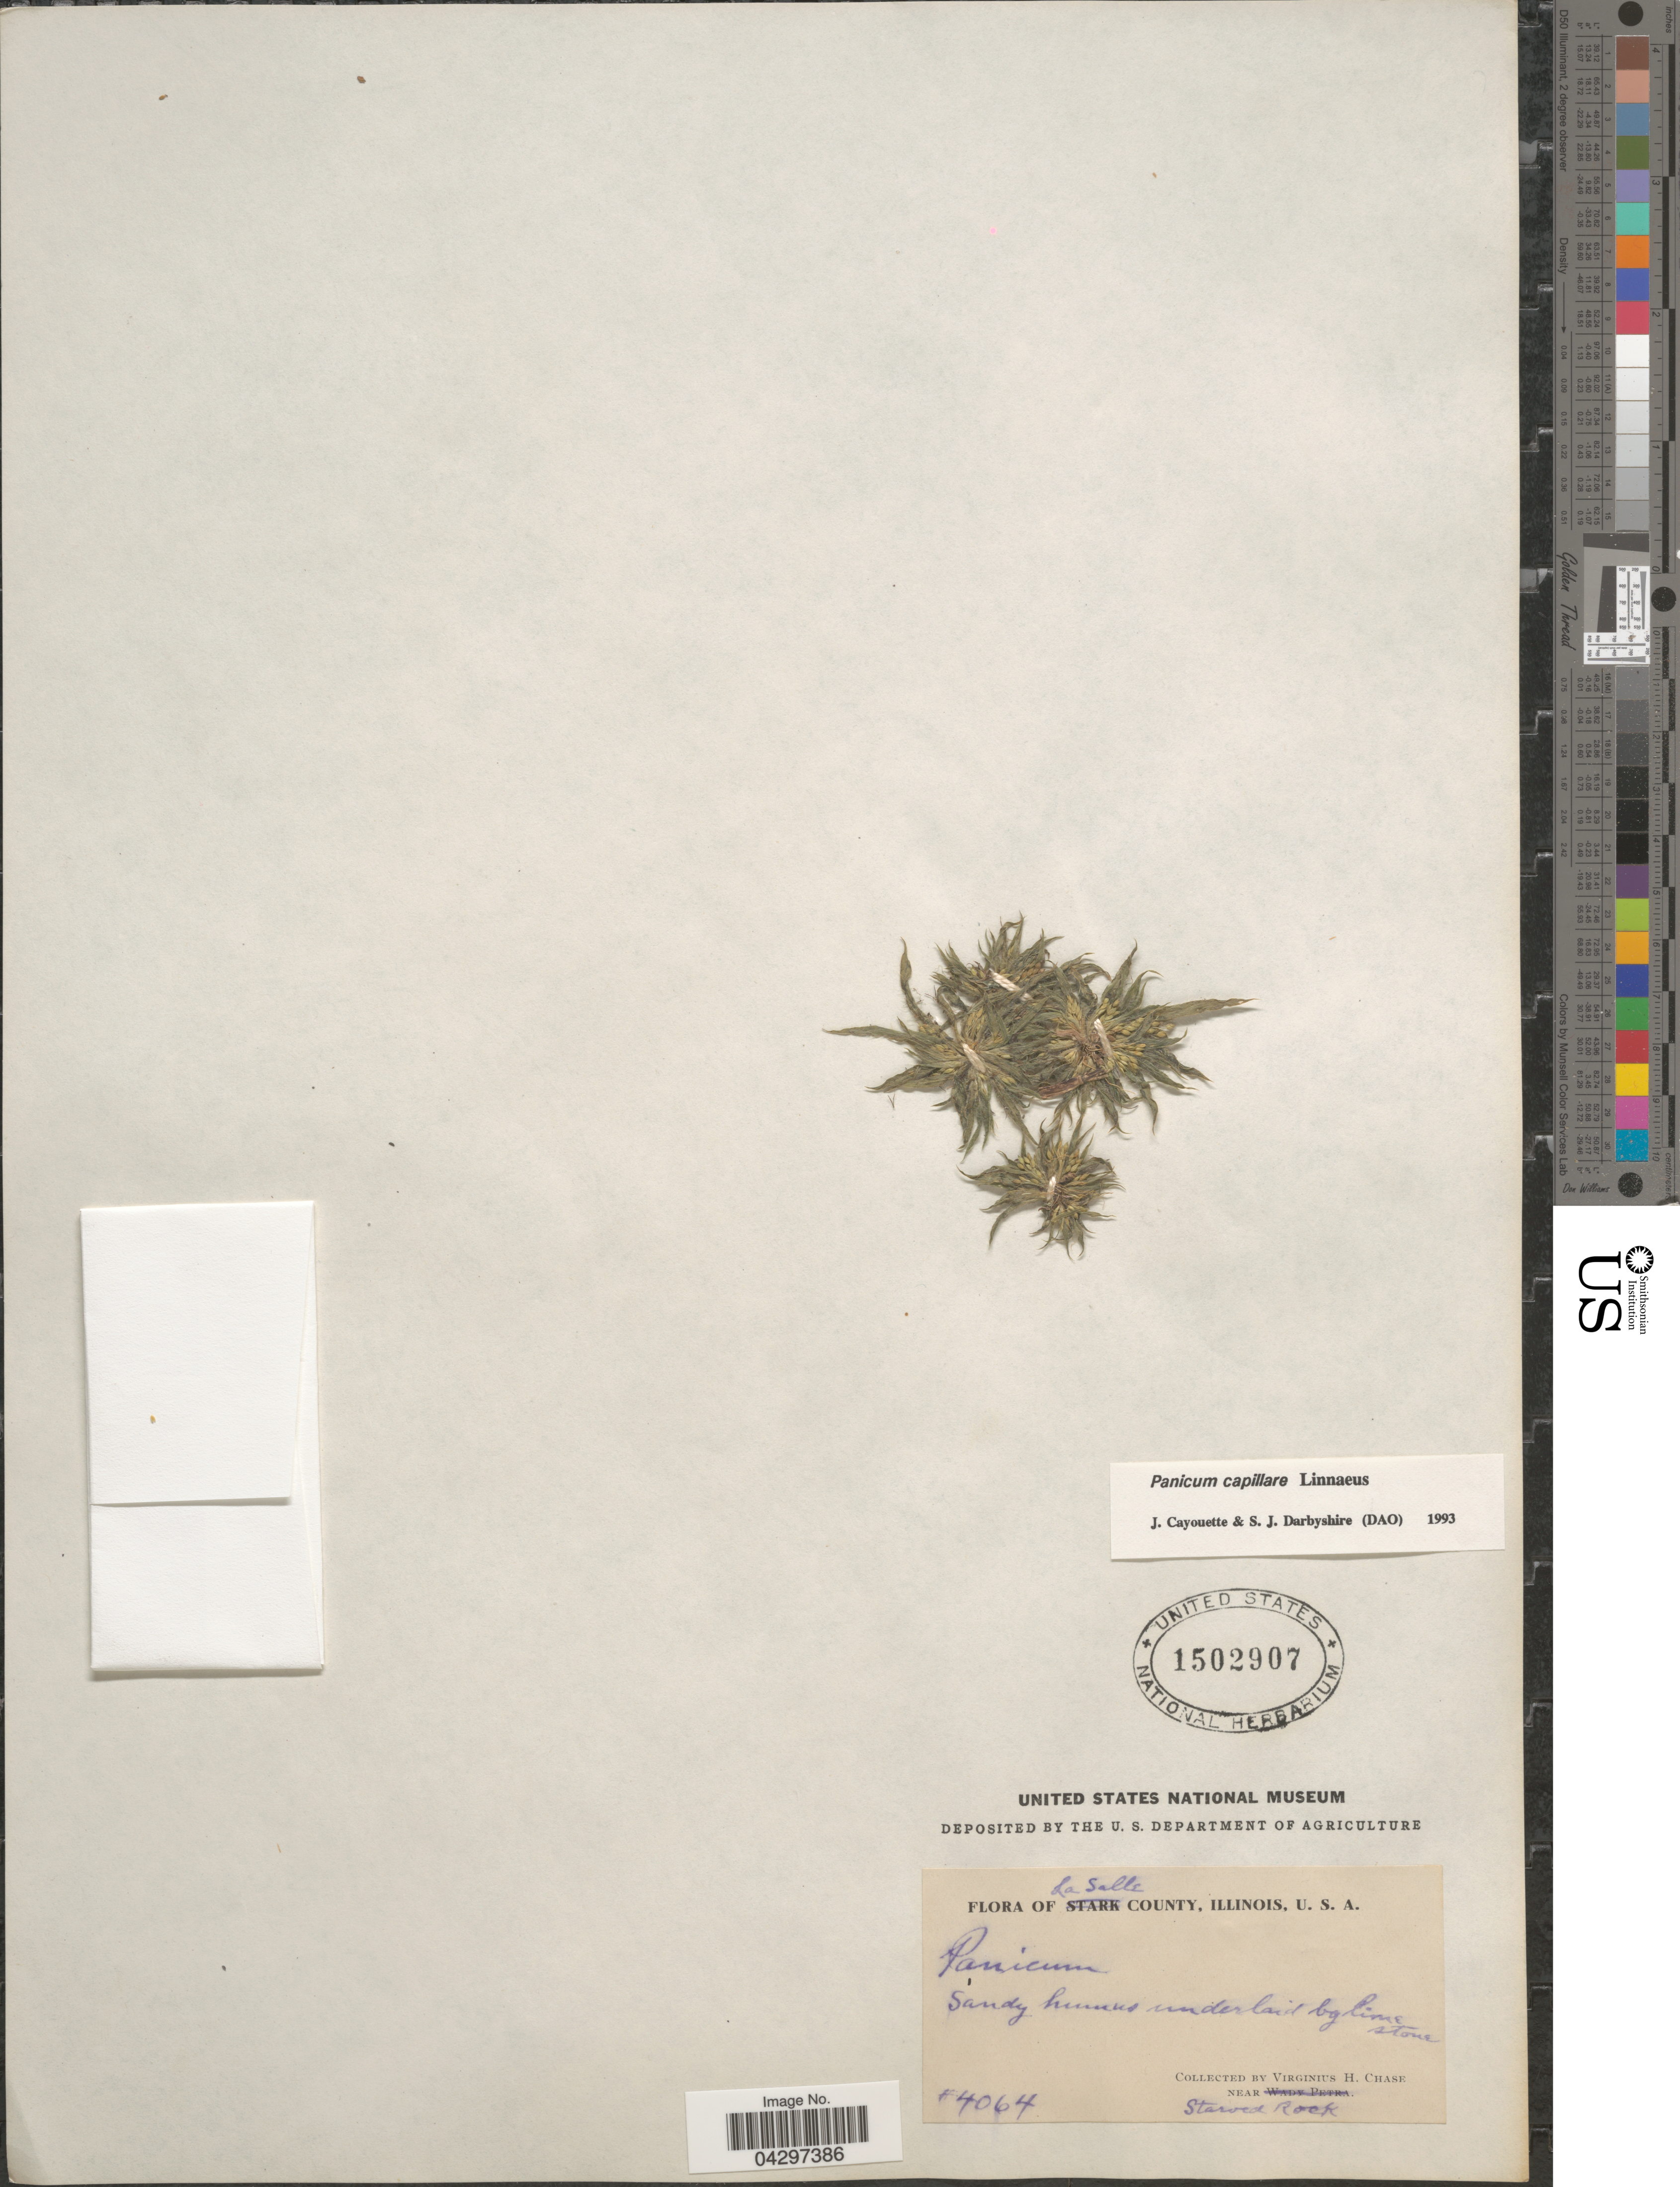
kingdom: Plantae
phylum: Tracheophyta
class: Liliopsida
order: Poales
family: Poaceae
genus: Panicum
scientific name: Panicum capillare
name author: L.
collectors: V. H. Chase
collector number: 4064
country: United States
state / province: Illinois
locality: La Salle County. Sandy humus underlaid by lime stone. Near Starved Rock.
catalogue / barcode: US 1502907